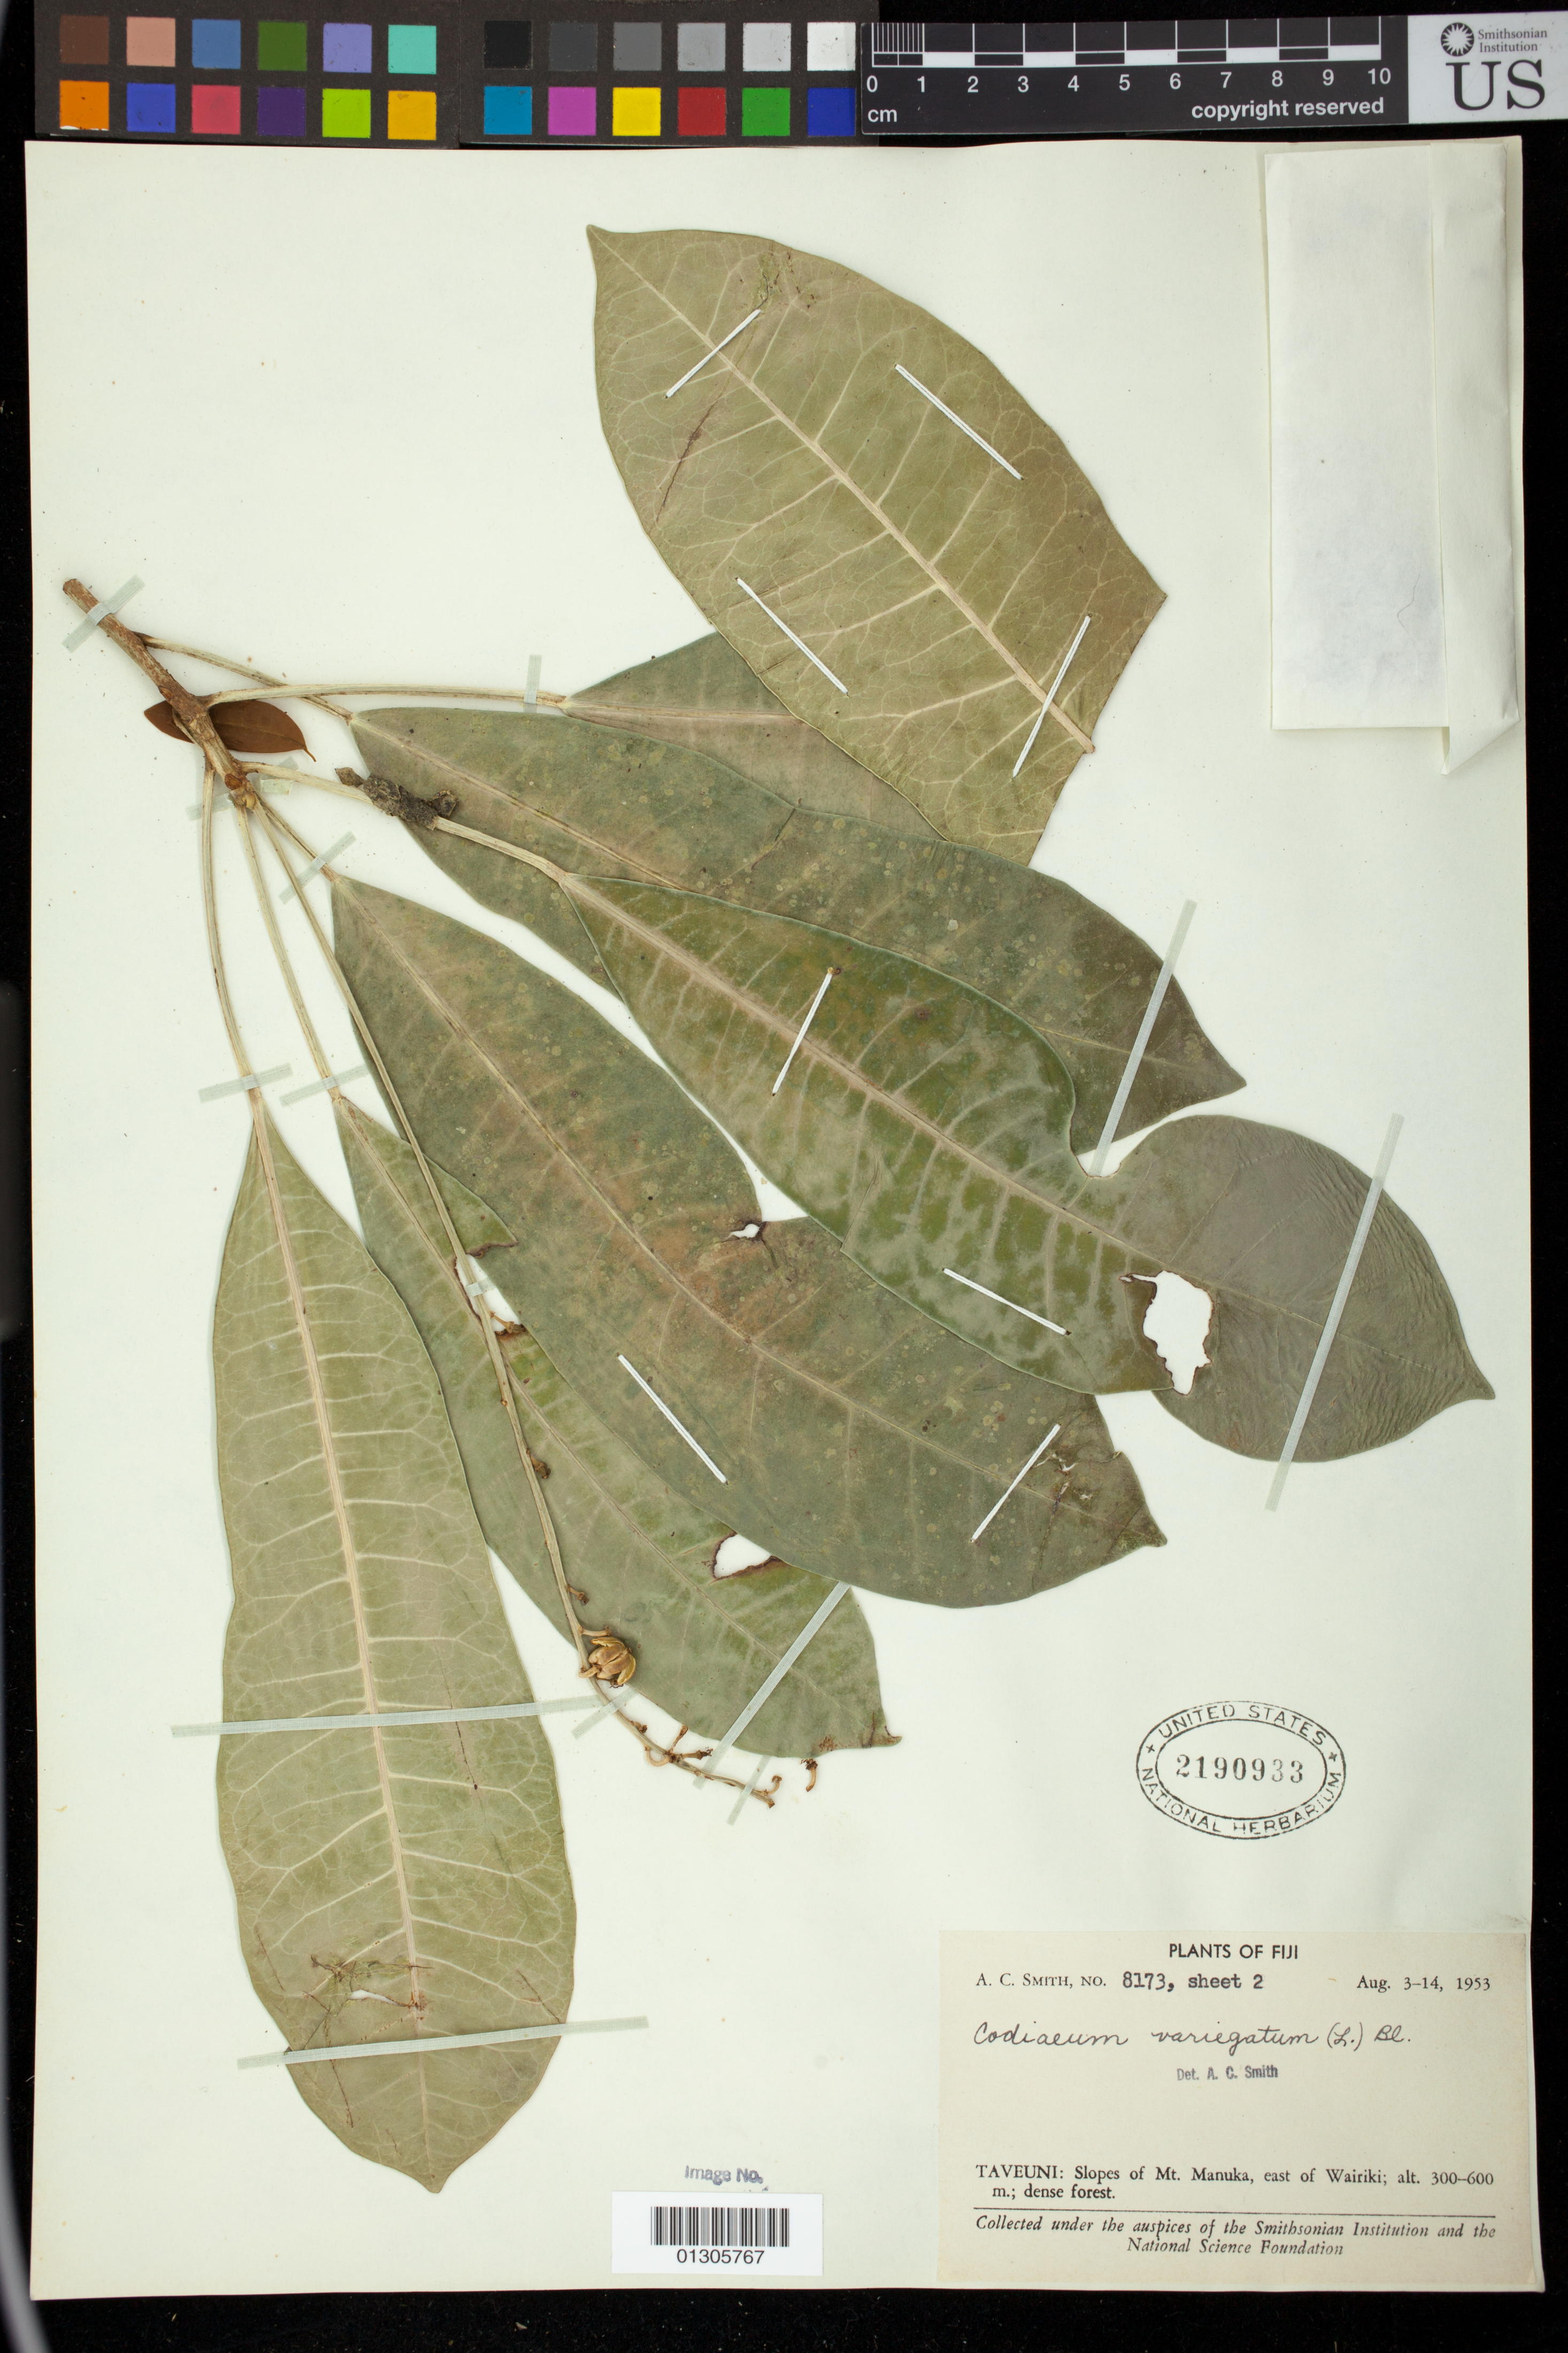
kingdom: Plantae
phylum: Tracheophyta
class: Magnoliopsida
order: Malpighiales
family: Euphorbiaceae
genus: Codiaeum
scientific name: Codiaeum variegatum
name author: (L.) Rumph. ex A. Juss.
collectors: A. C. Smith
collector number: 8173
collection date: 1953-08-03/1953-08-14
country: Fiji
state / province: Northern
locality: Taveuni: Slopes of Mt. Manuka, east of Wairiki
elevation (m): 300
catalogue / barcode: US 2190933